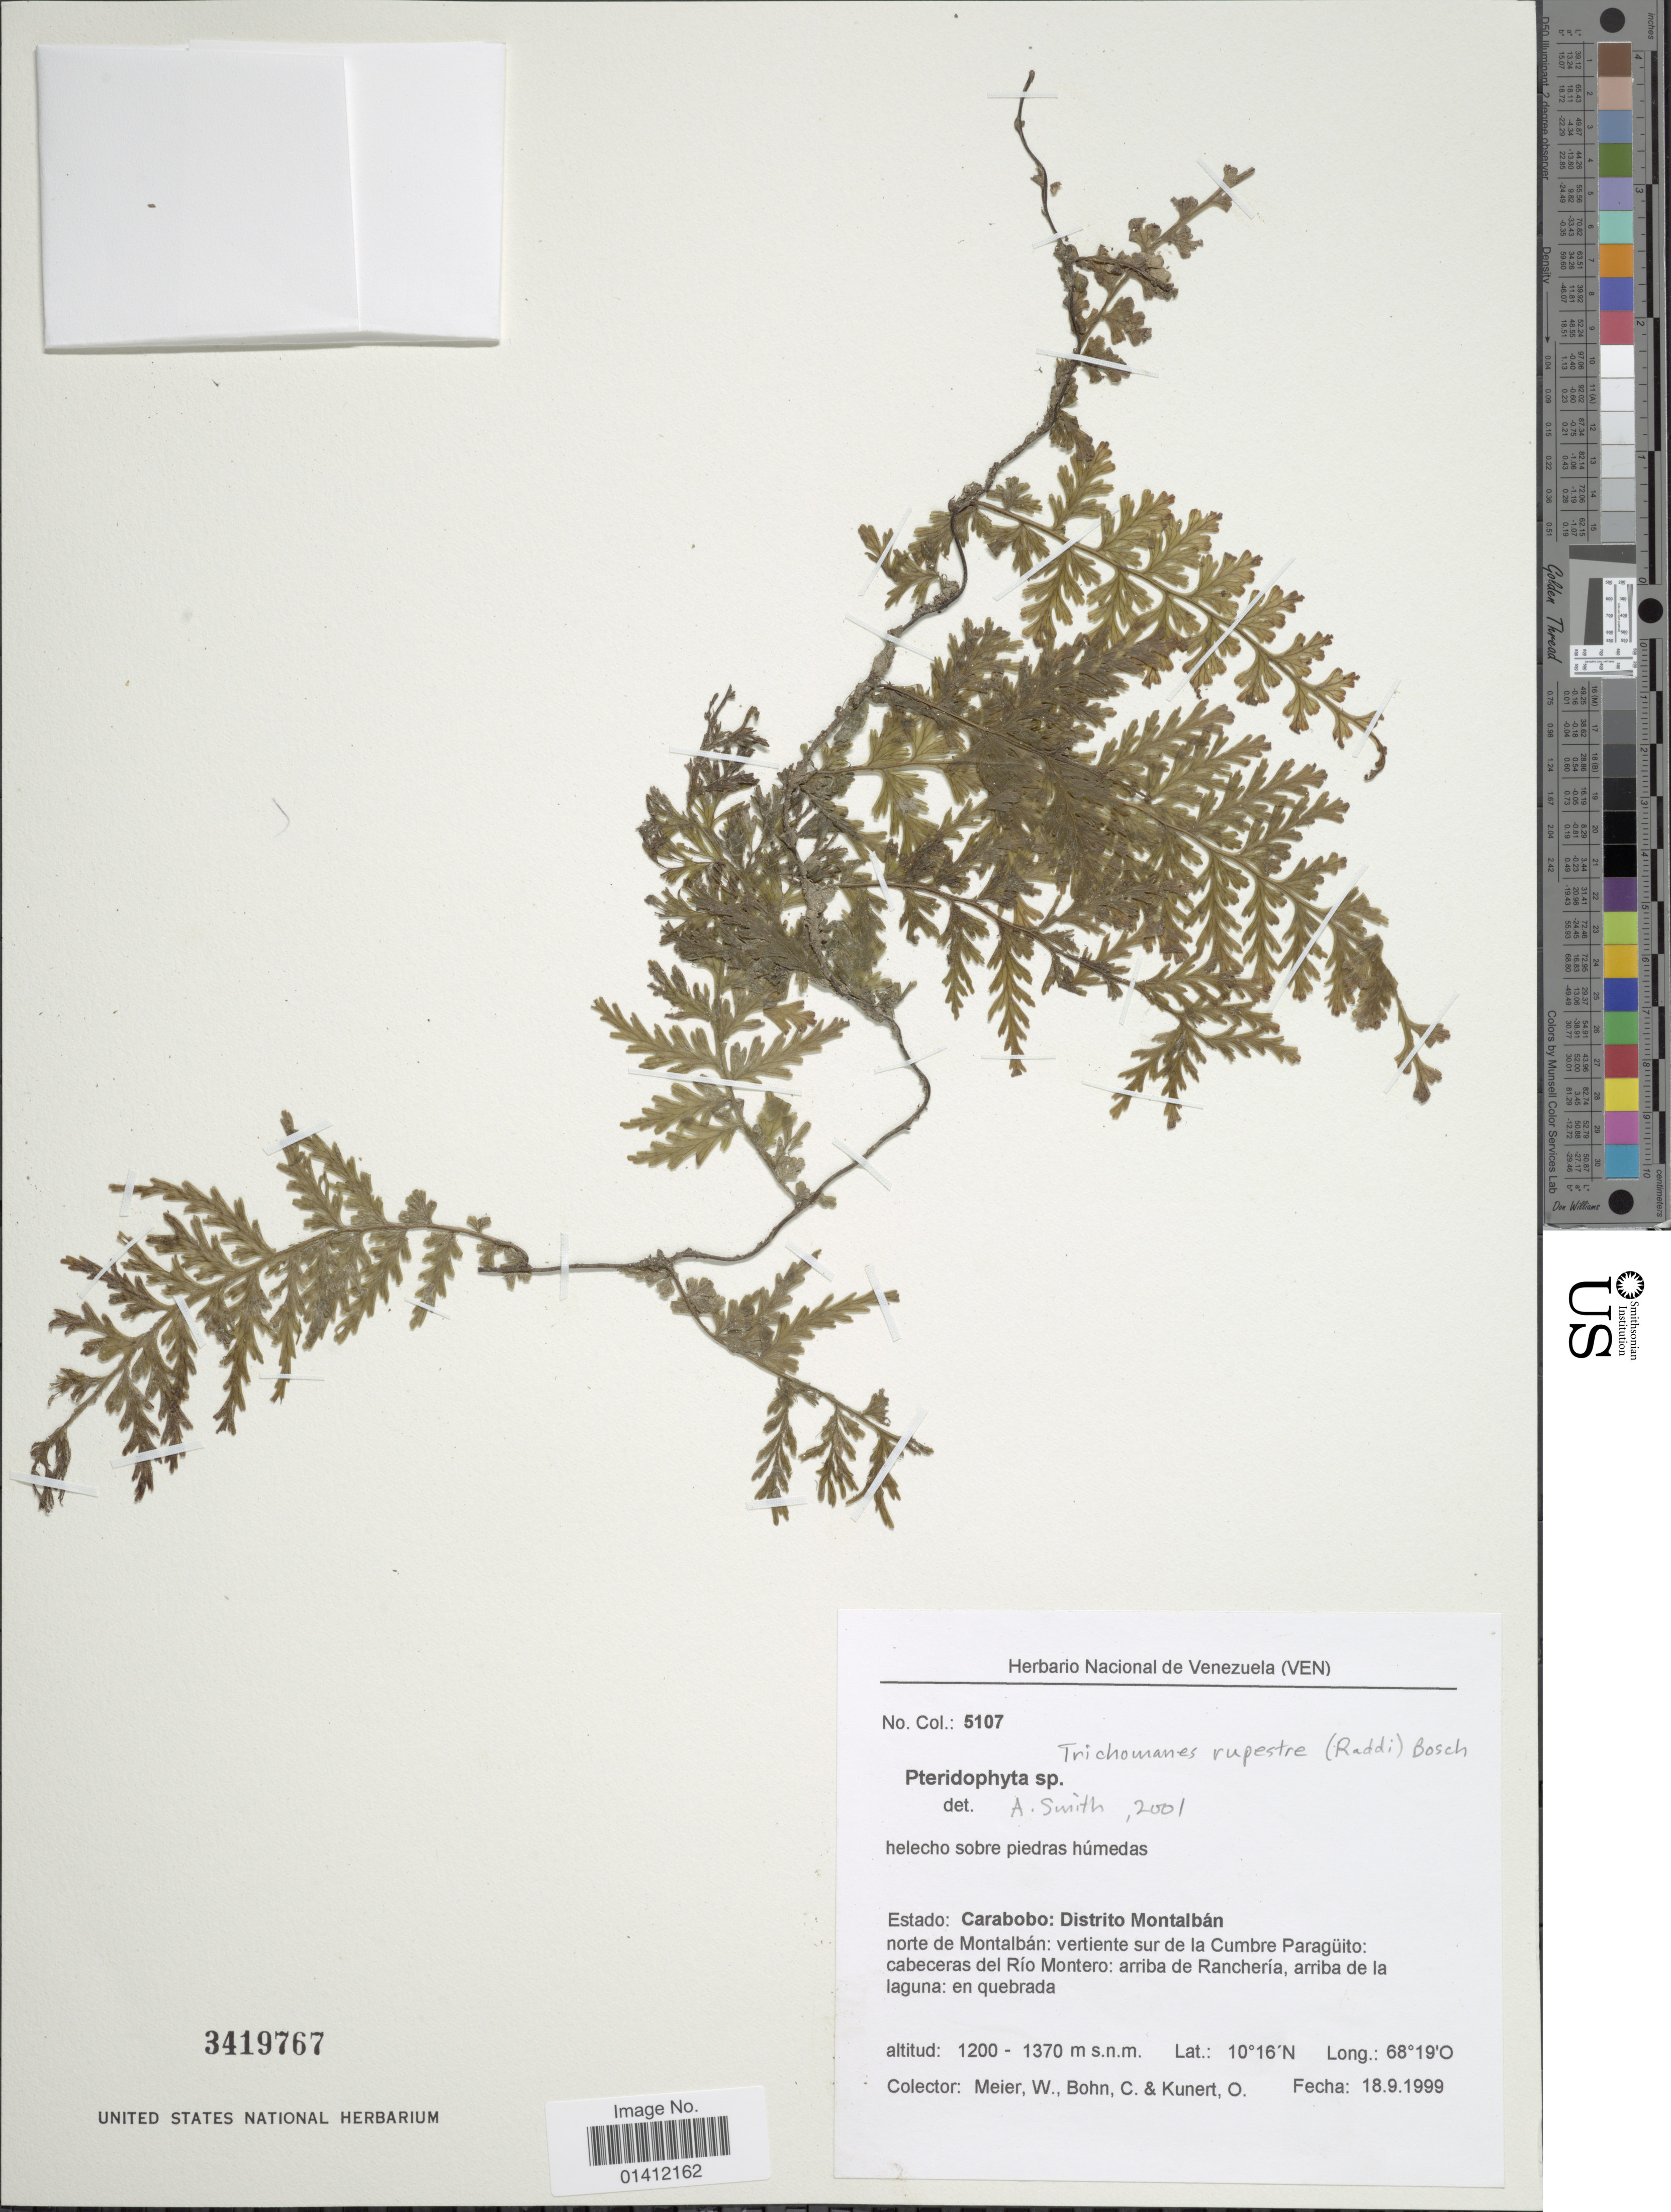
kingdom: Plantae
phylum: Tracheophyta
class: Polypodiopsida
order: Hymenophyllales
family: Hymenophyllaceae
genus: Vandenboschia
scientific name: Vandenboschia rupestris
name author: (Raddi) Ebihara & K. Iwats.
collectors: W. Meier, C. Bohn & O. Kunert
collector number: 5107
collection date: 1999-09-18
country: Venezuela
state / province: Carabobo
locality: Distrito Montalbán norte de Montalbán: vertiente sur de la Cumbre Paragüito: Cabeceras del Río Montero: arriba de Ranchería, arriba de la laguna: en quebrada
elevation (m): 1200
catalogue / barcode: US 3419767